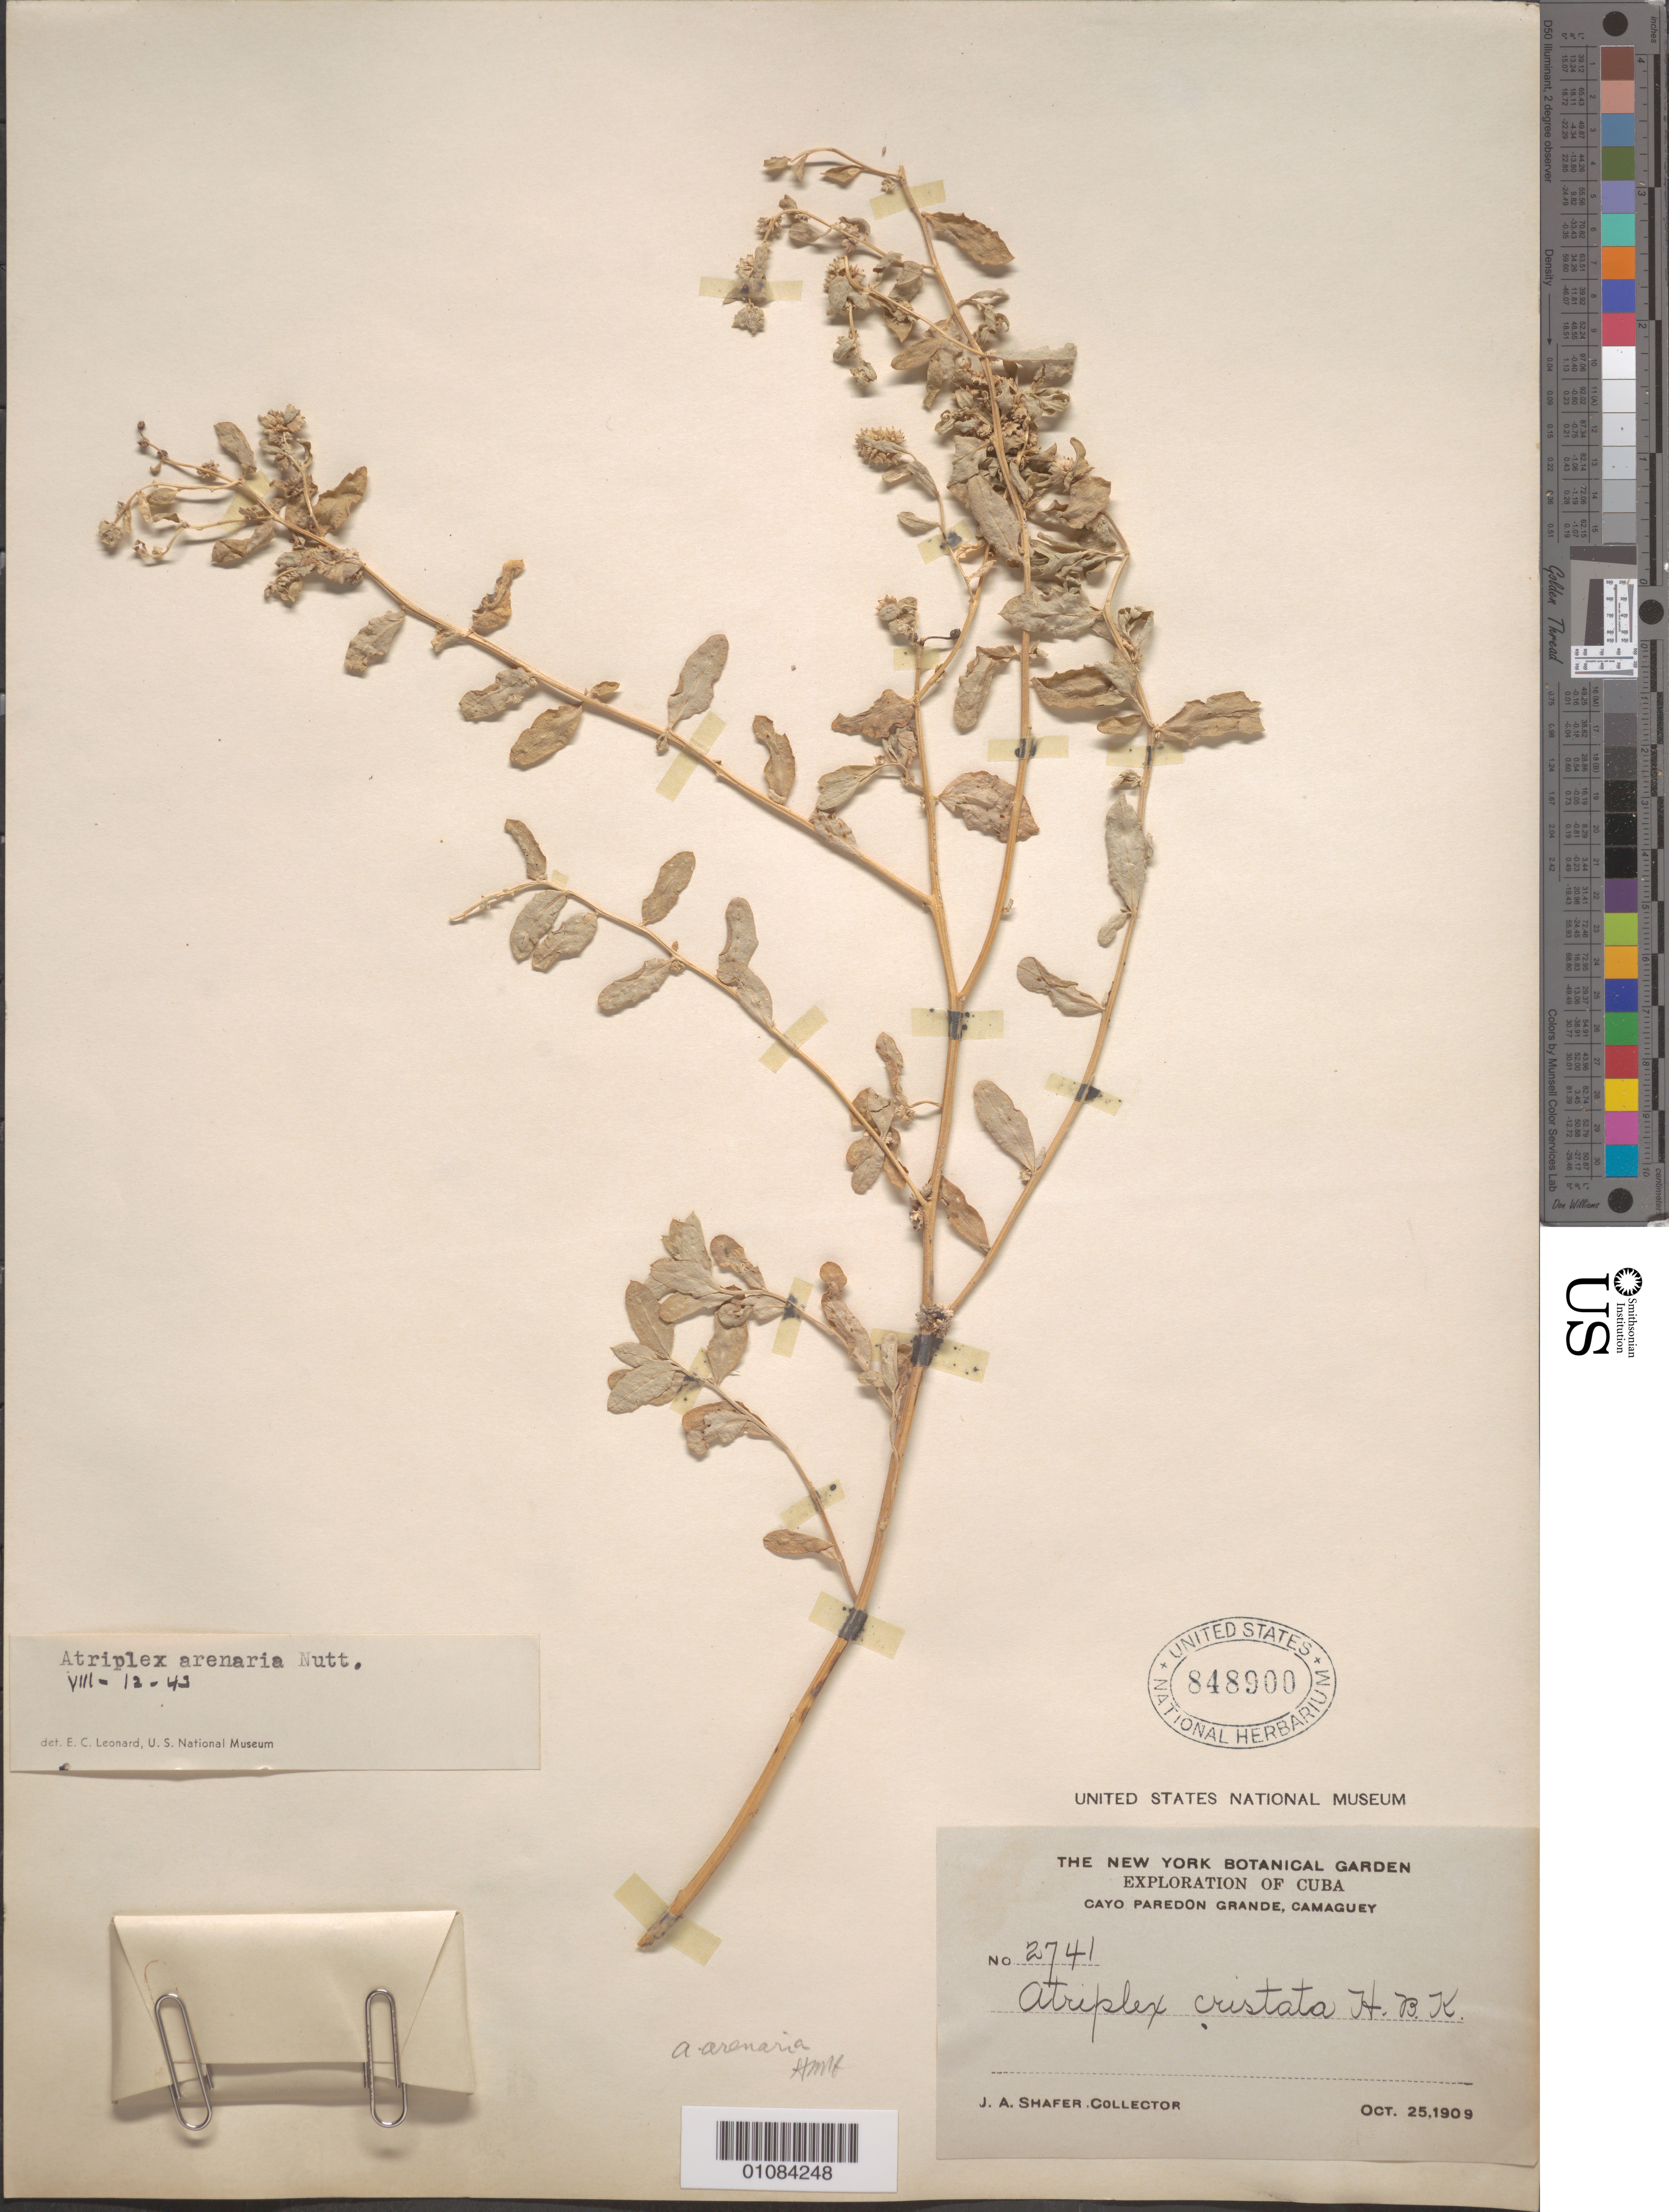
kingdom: Plantae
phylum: Tracheophyta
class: Magnoliopsida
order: Caryophyllales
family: Amaranthaceae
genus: Atriplex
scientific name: Atriplex arenaria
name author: Nutt.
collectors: J. A. Shafer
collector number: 2741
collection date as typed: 25 Oct 1909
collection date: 1909-10-25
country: Cuba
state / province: Camagüey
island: Cuba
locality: Cayo Paredon Grande, Camaguey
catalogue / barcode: US 848900